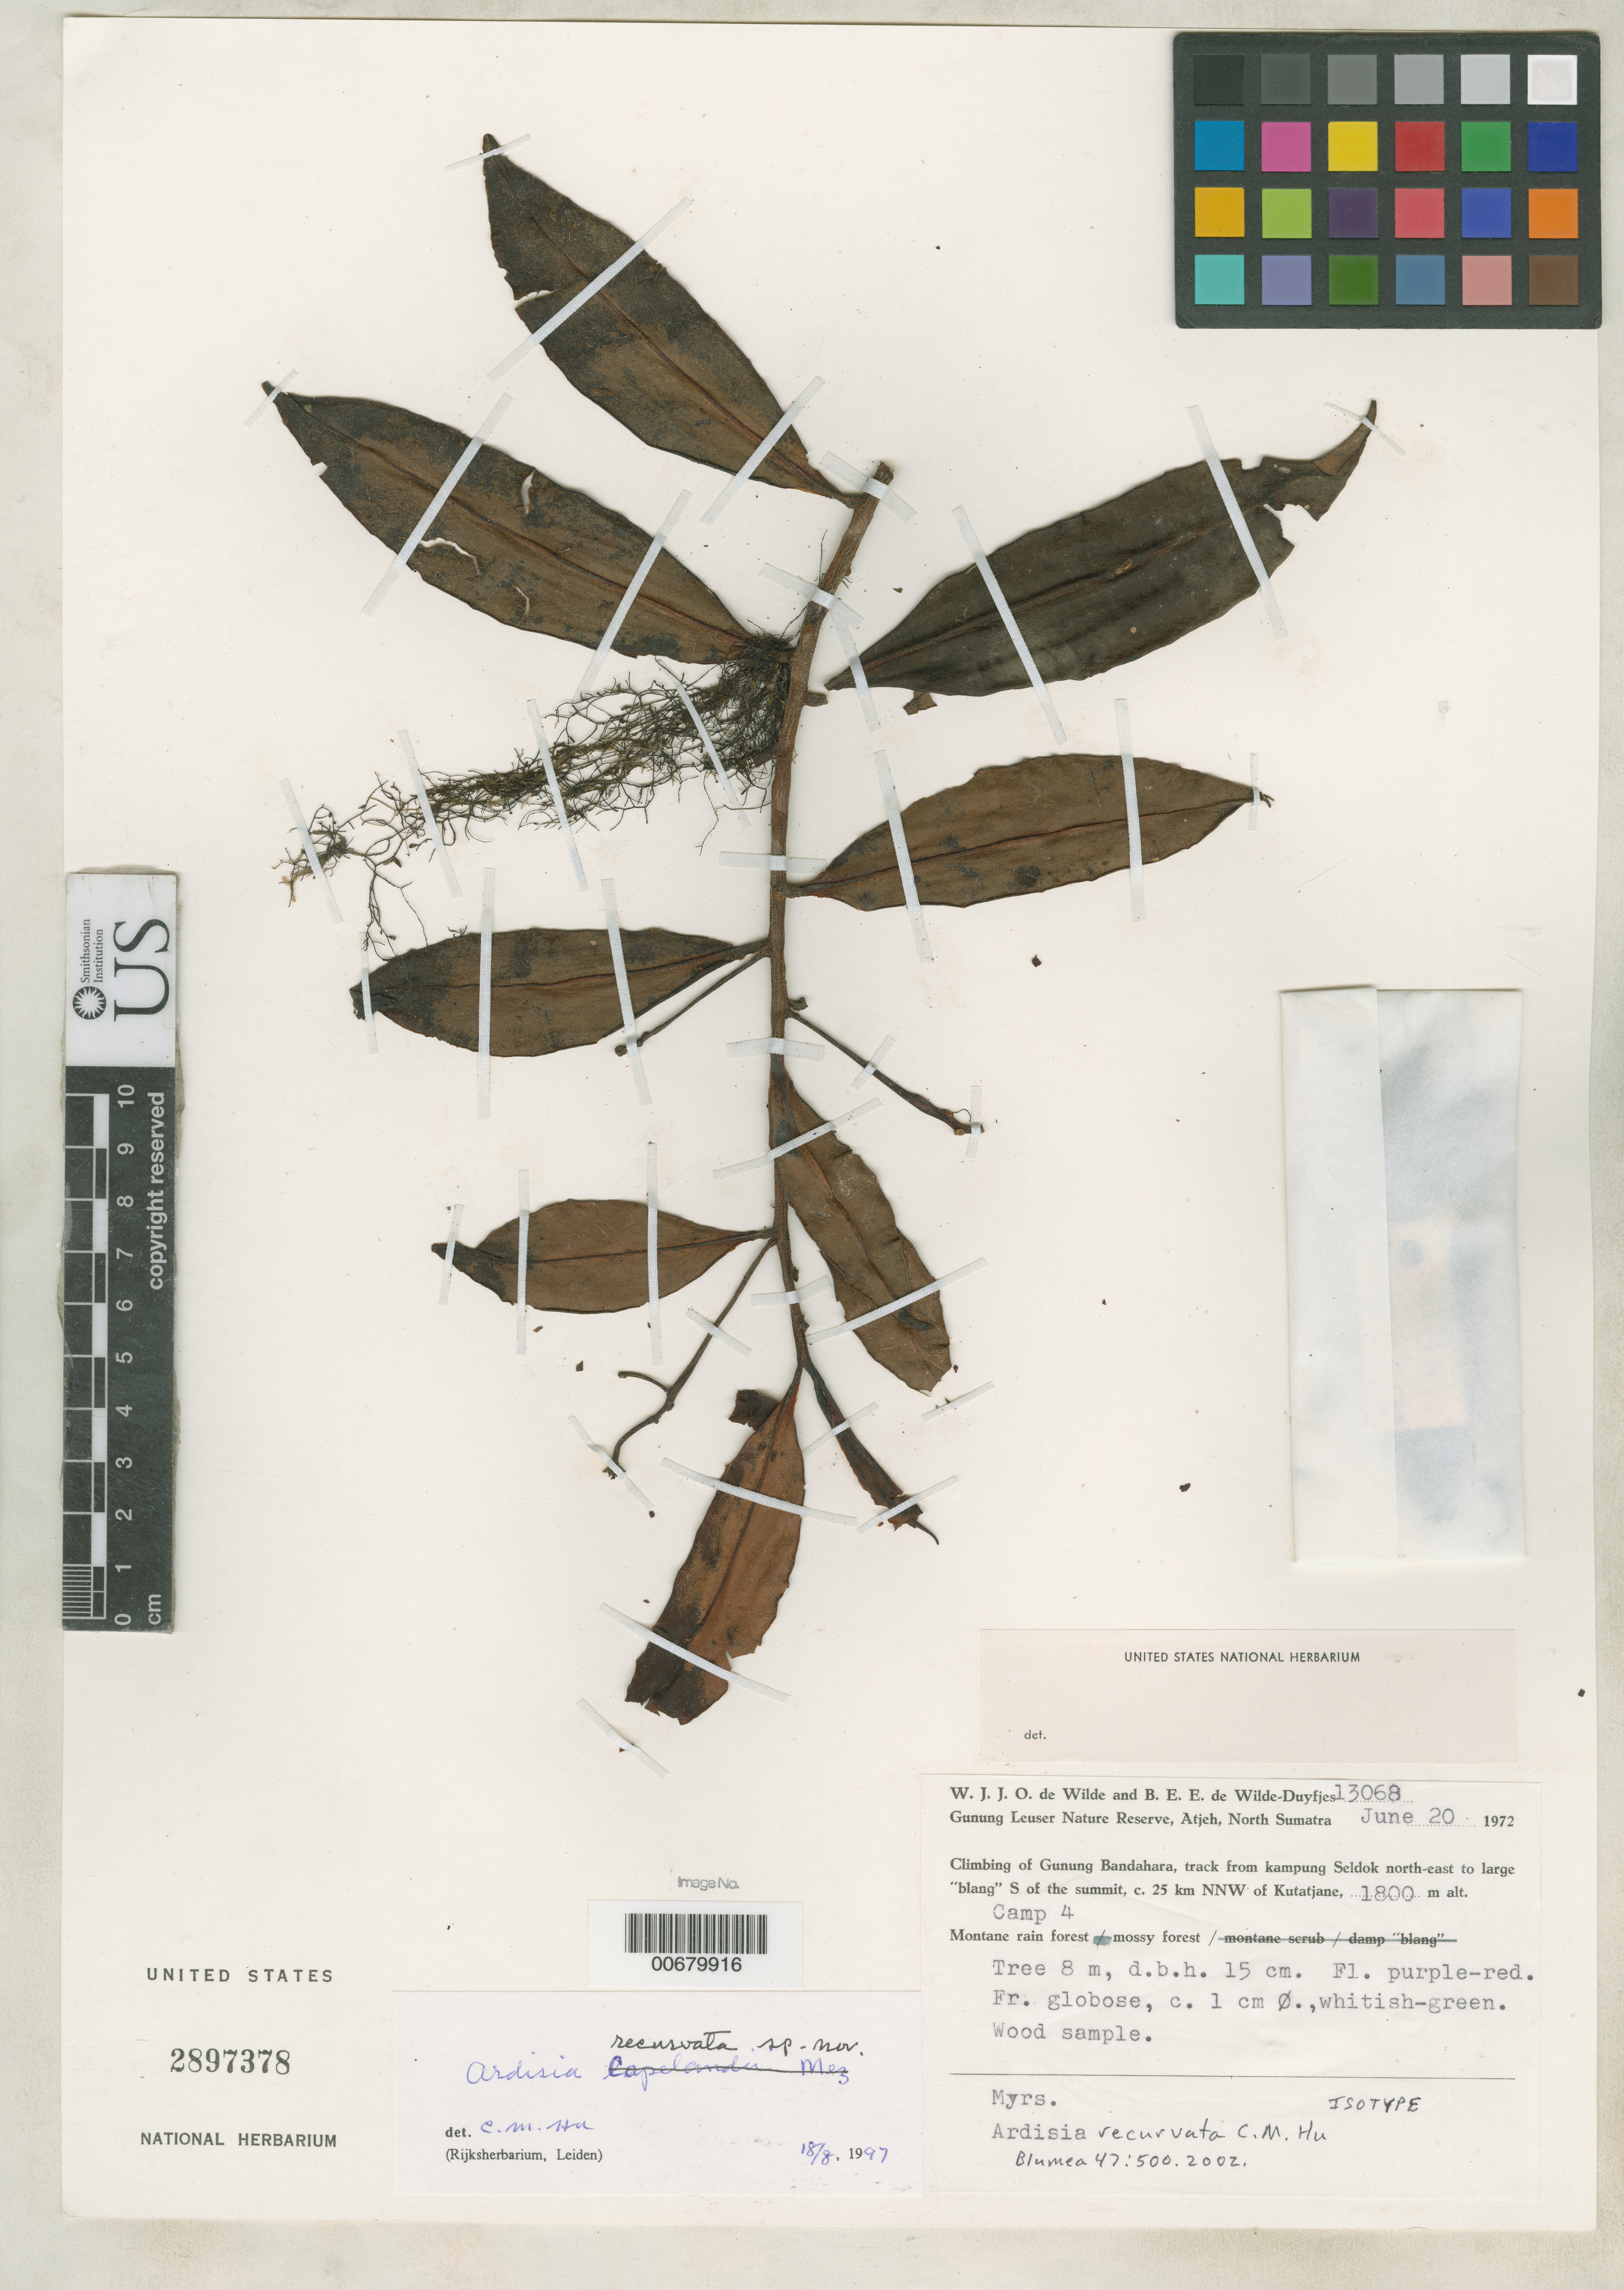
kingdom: Plantae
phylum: Tracheophyta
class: Magnoliopsida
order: Ericales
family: Primulaceae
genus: Ardisia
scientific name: Ardisia recurvata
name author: C.M. Hu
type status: Isotype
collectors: W. J. de Wilde & B. E. de Wilde-Duyfjes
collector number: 13068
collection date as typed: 20 Jun 1972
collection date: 1972-06-20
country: Indonesia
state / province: Sumatra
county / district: Sumatera Utara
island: Sumatra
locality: Gunung Leuser Nature Reserve, Atjeh. Climbing of Gunung Bandahara, track from kampung Seldok northeast to large "blang" S of summit,c. 25 km NNW of Kutatjane.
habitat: Montane rain forest - mossy forest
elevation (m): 1800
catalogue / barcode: US 2897378